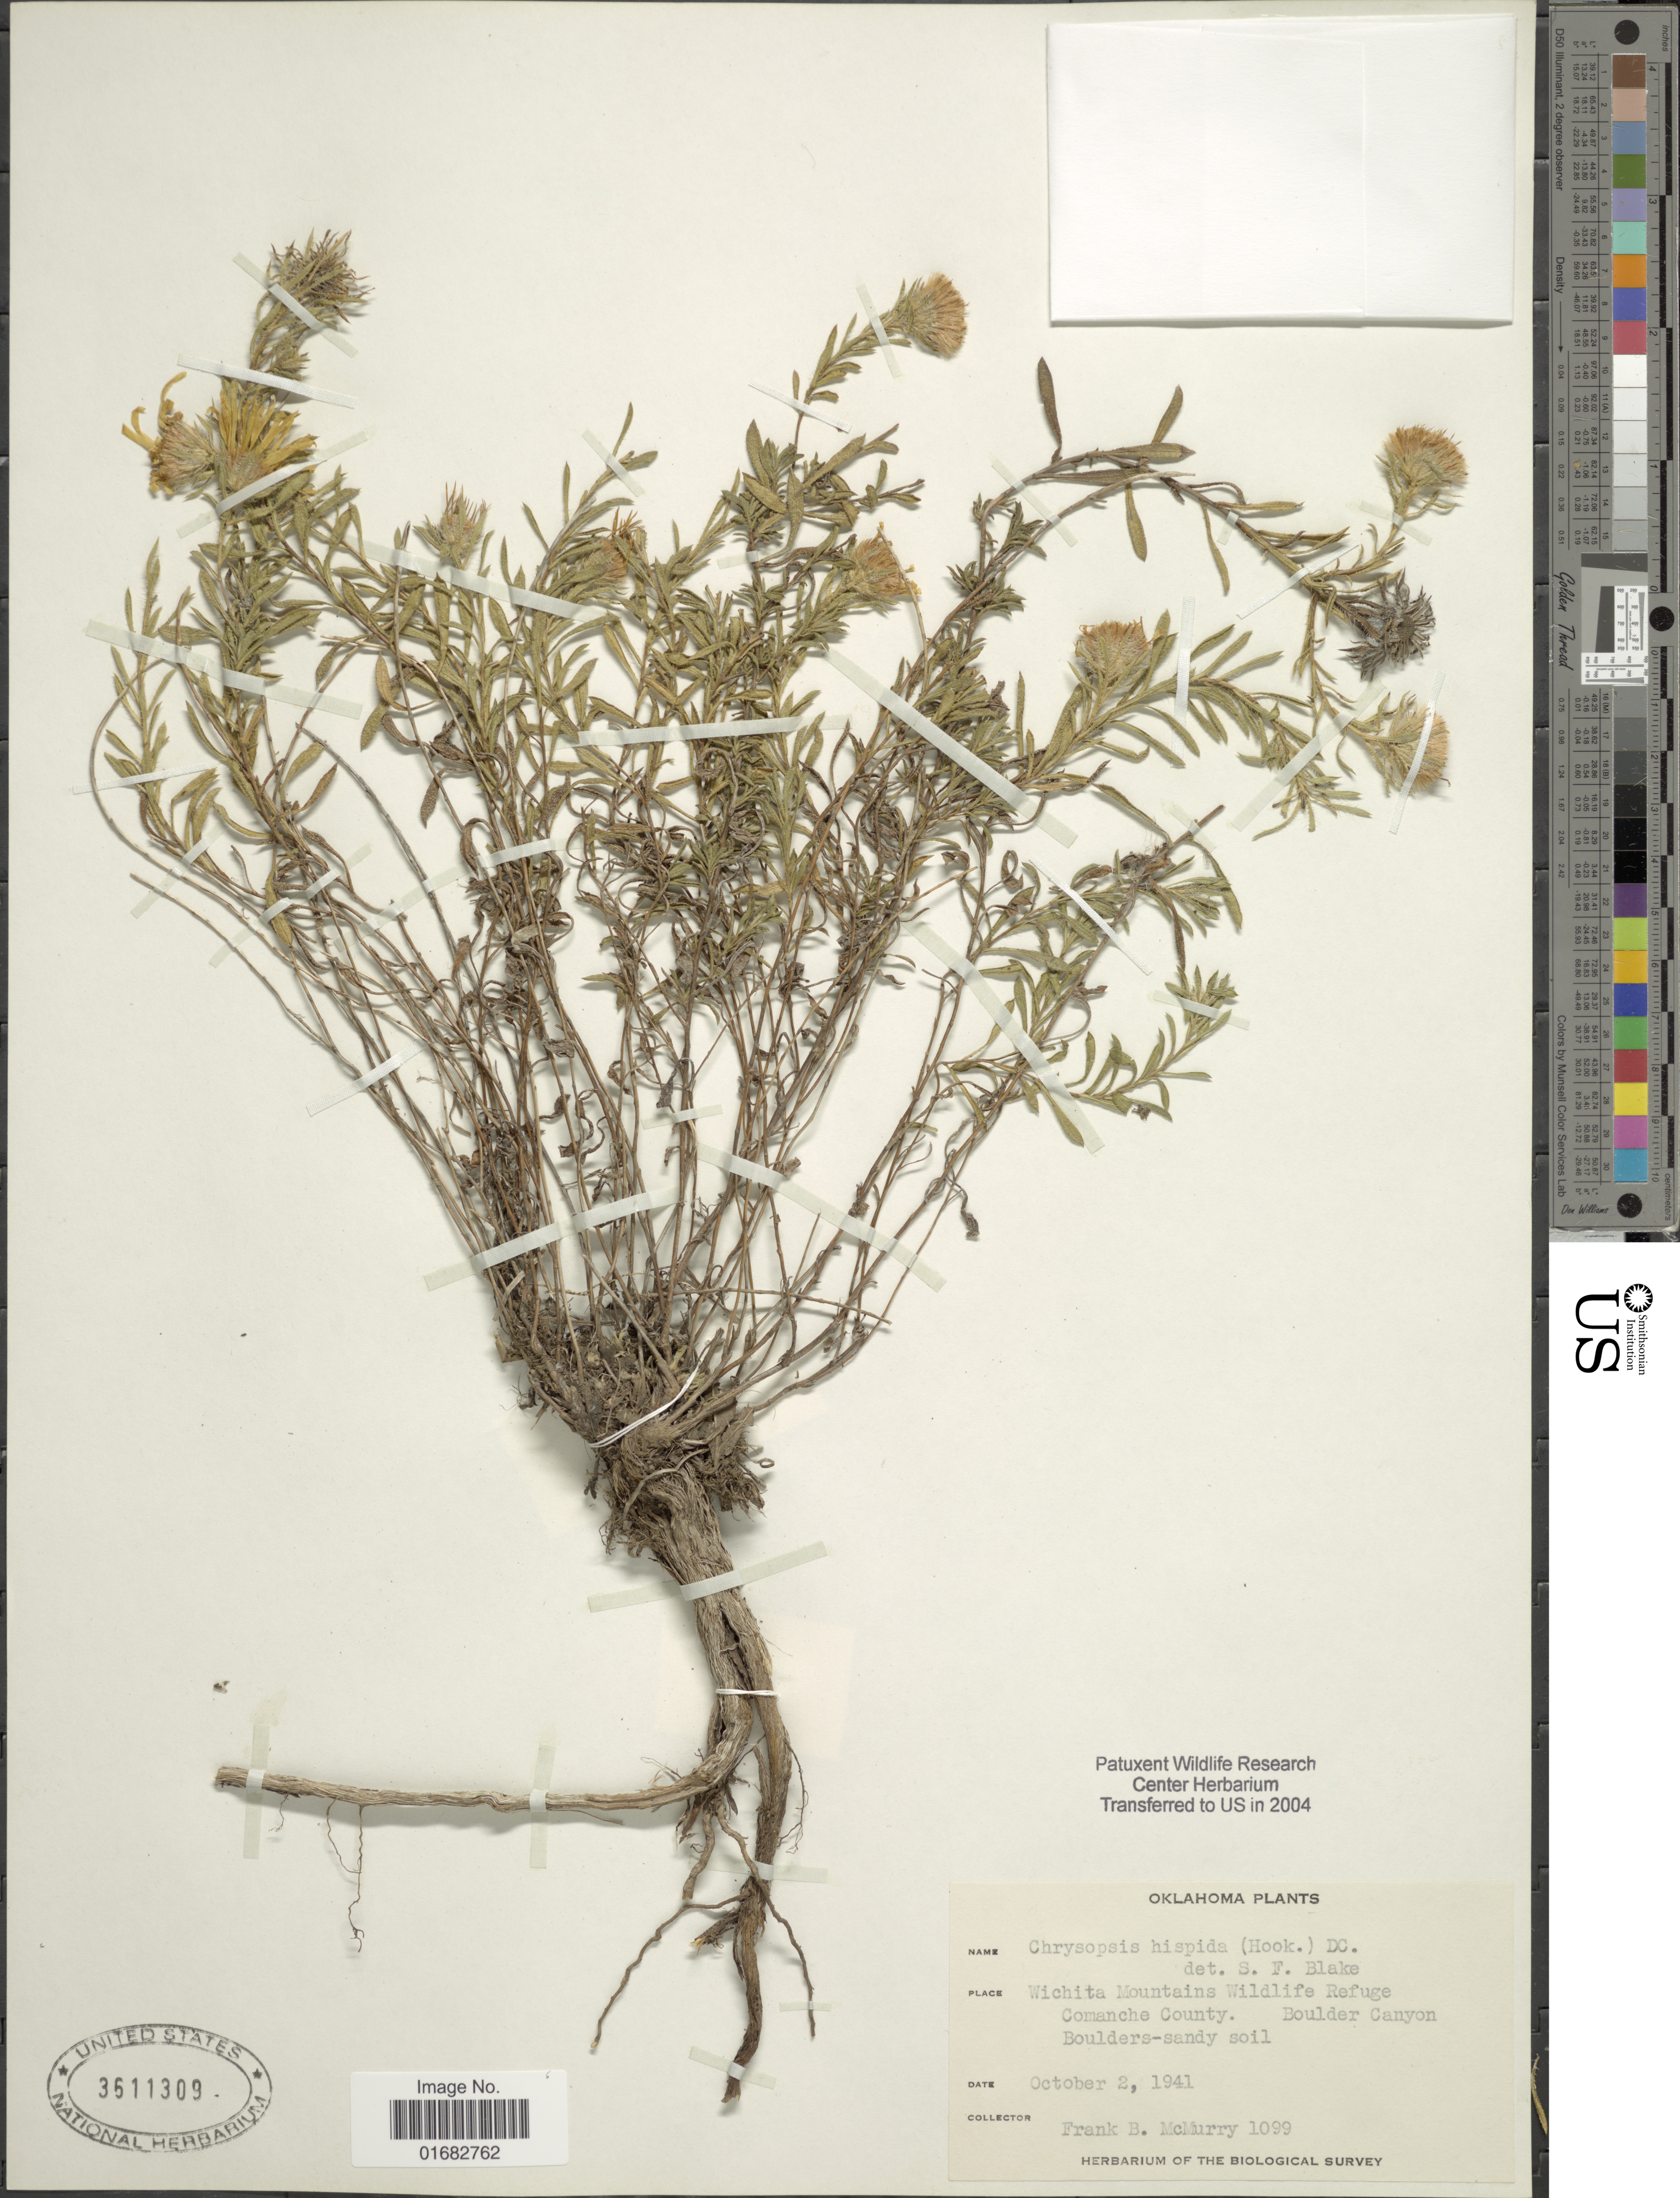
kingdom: Plantae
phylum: Tracheophyta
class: Magnoliopsida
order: Asterales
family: Asteraceae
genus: Heterotheca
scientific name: Heterotheca villosa var. angustifolia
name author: (Rydb.) V.L. Harms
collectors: F. B. McMurry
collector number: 1099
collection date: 1941-10-02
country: United States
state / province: Oklahoma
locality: Wichita Mountains Wildlife Refuge. Comanche County. Boulder Canyon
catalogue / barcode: US 3611309